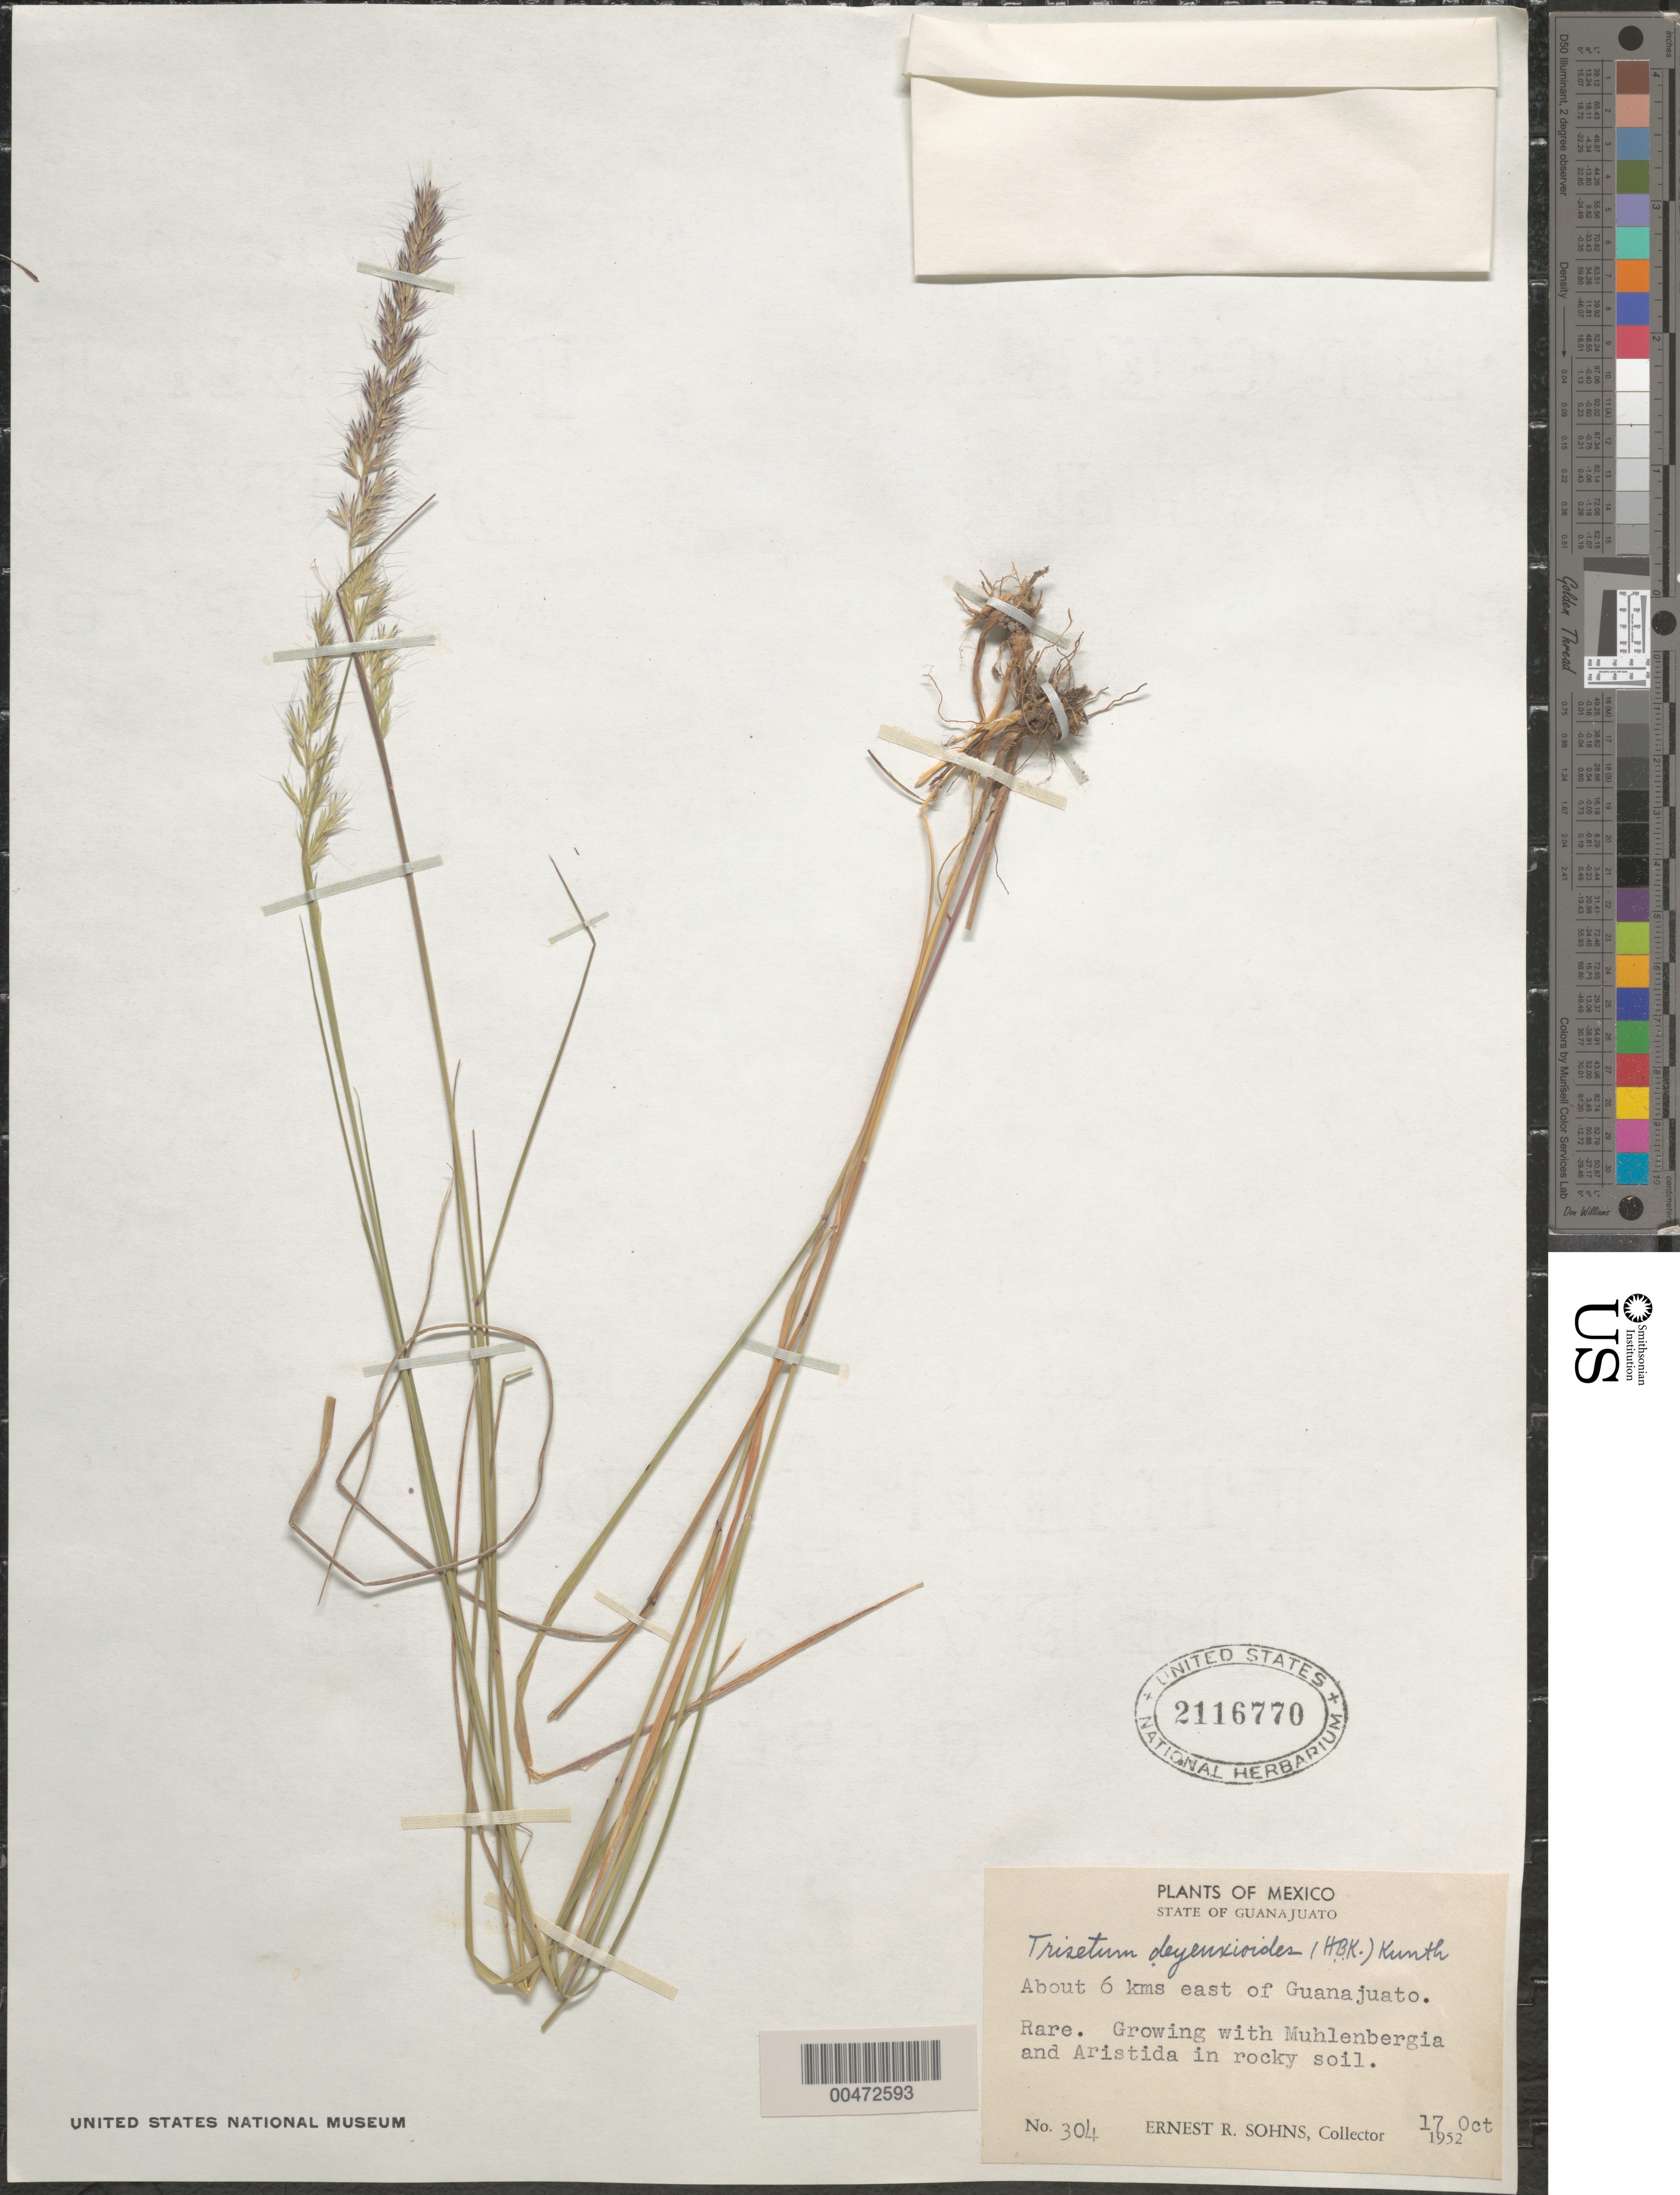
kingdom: Plantae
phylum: Tracheophyta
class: Liliopsida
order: Poales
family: Poaceae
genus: Trisetum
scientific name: Trisetum deyeuxioides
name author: (Kunth) Kunth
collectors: E. R. Sohns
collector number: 304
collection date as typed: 17 Oct 1952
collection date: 1952-10-17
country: Mexico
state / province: Guanajuato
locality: About 6 km E of Guanajuato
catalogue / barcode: US 2116770